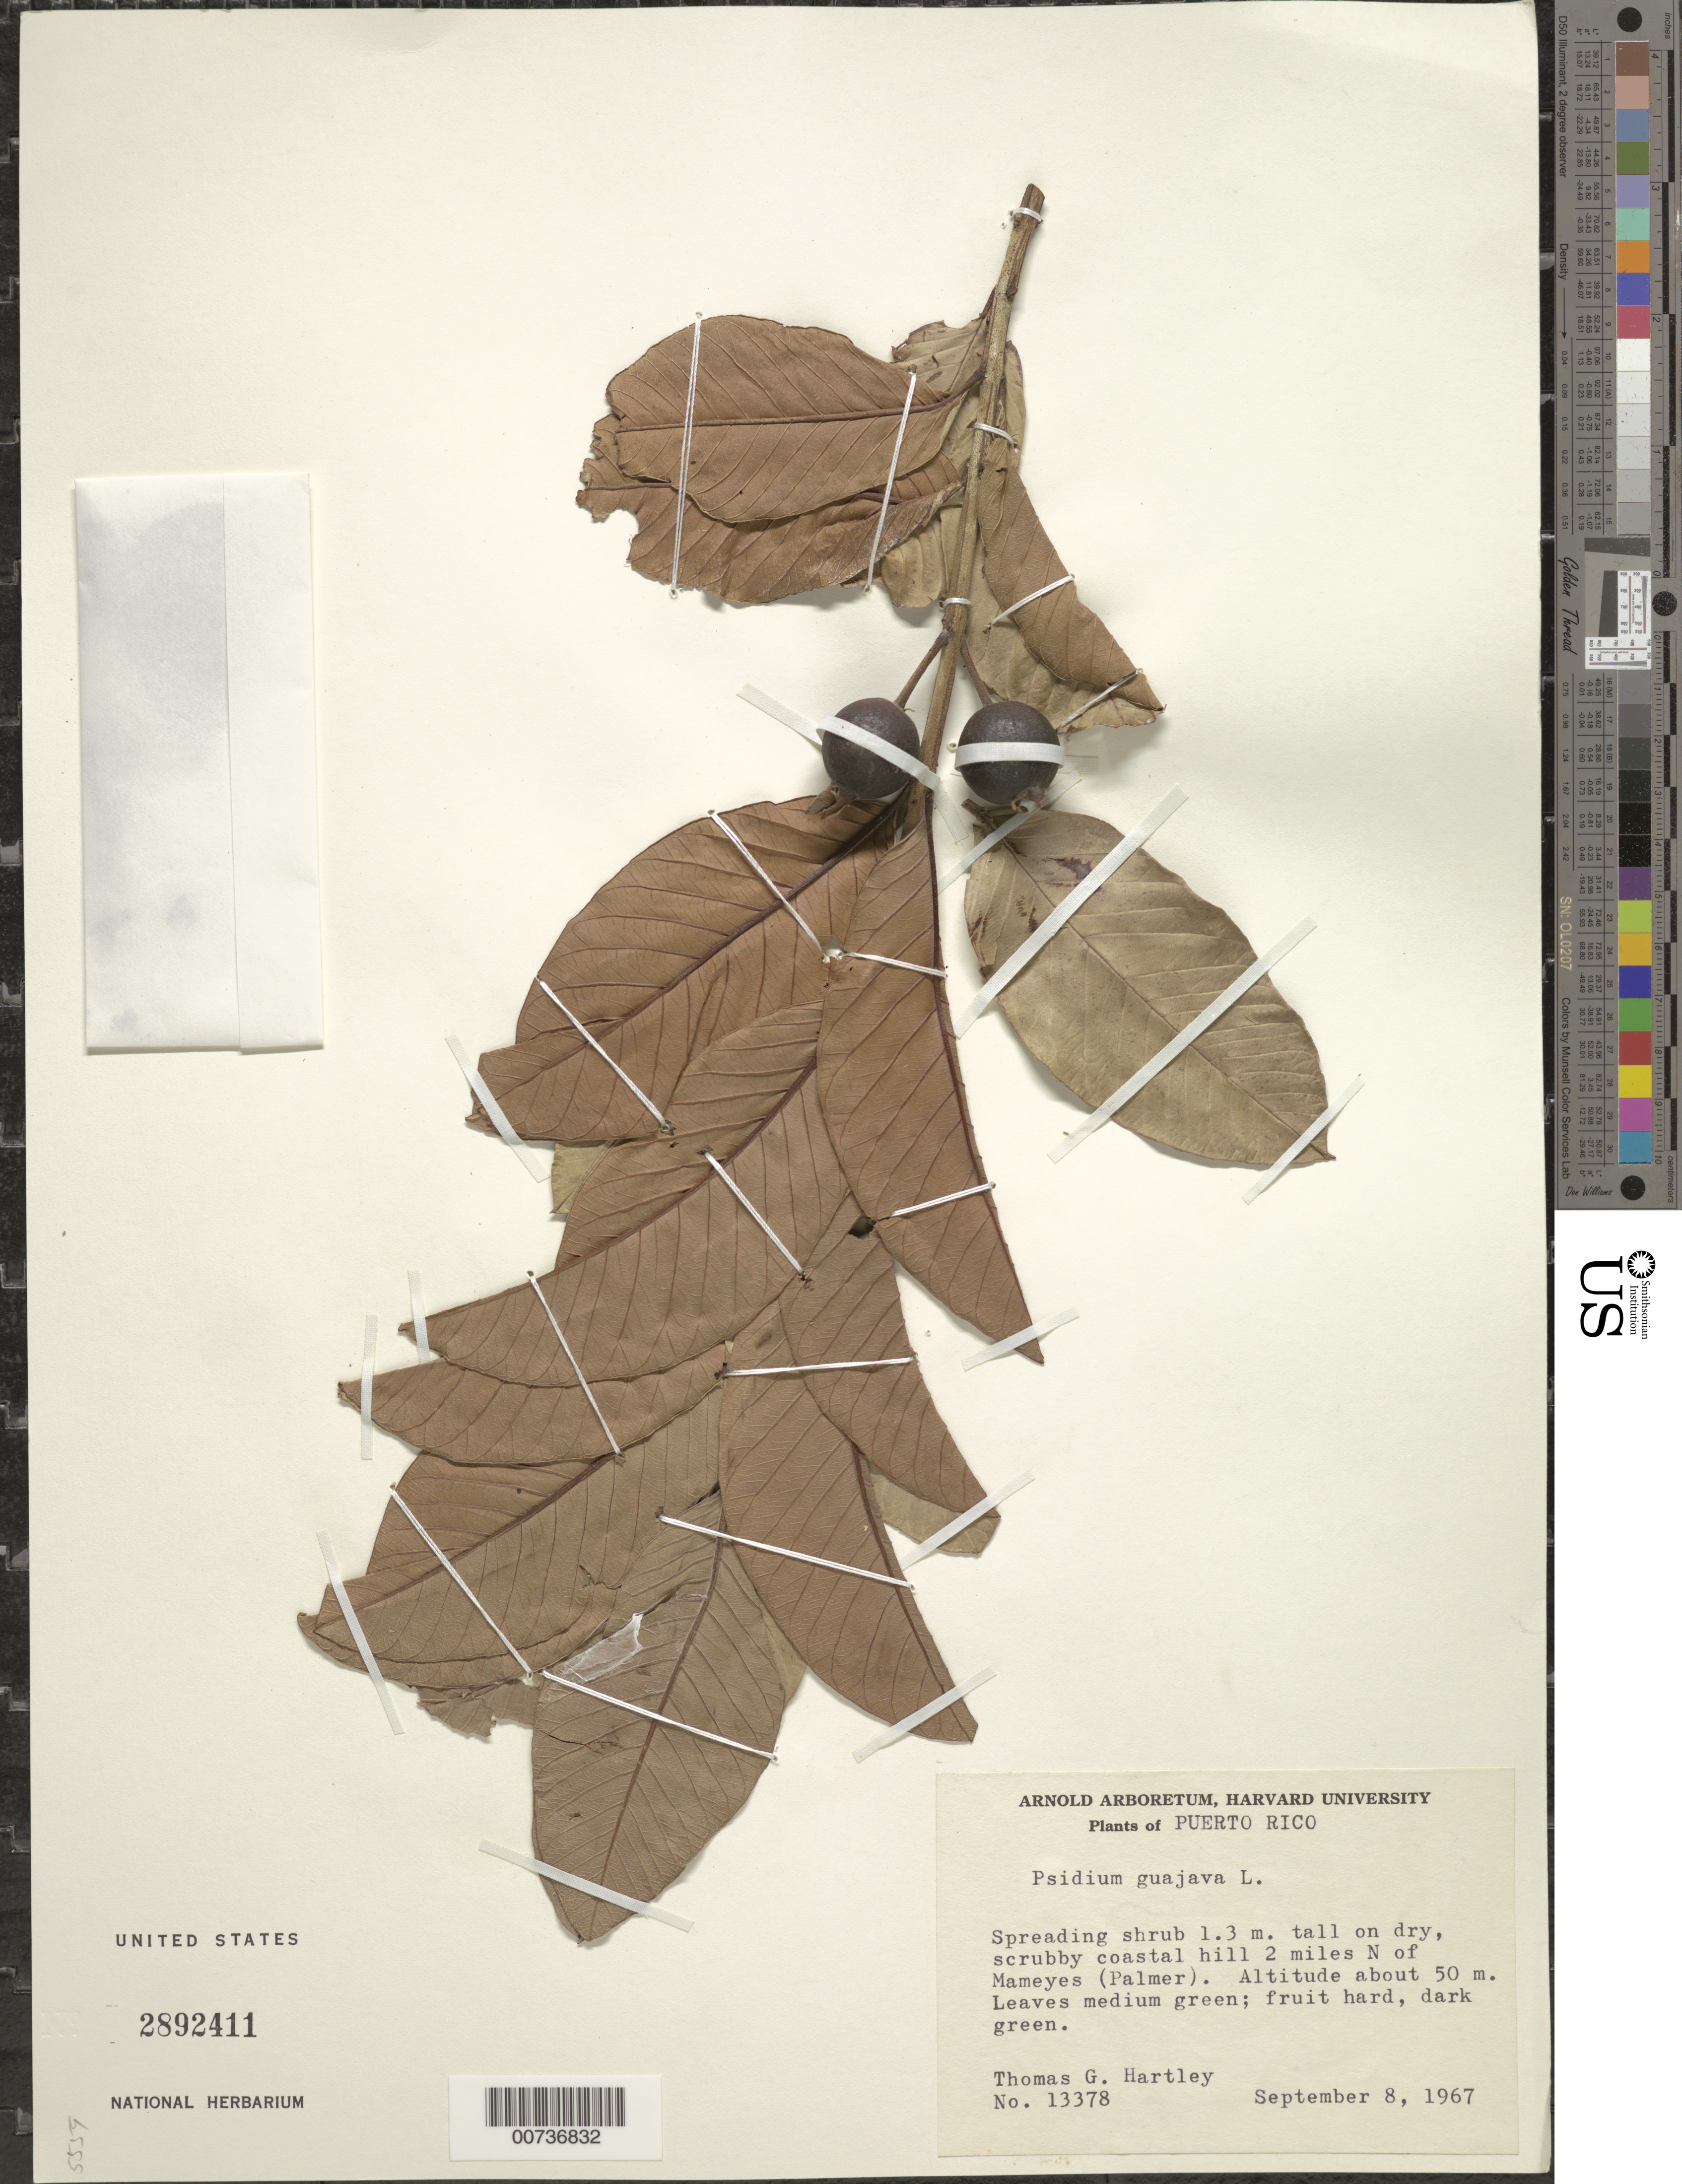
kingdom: Plantae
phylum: Tracheophyta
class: Magnoliopsida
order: Myrtales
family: Myrtaceae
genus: Psidium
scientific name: Psidium guajava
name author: L.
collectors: T. G. Hartley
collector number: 13378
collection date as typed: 08 Sep 1967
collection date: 1967-09-08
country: Puerto Rico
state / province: Río Grande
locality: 2 miles N of Mamayes (Palmer)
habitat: On dry scrubby coastal hill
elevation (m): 50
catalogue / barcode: US 2892411